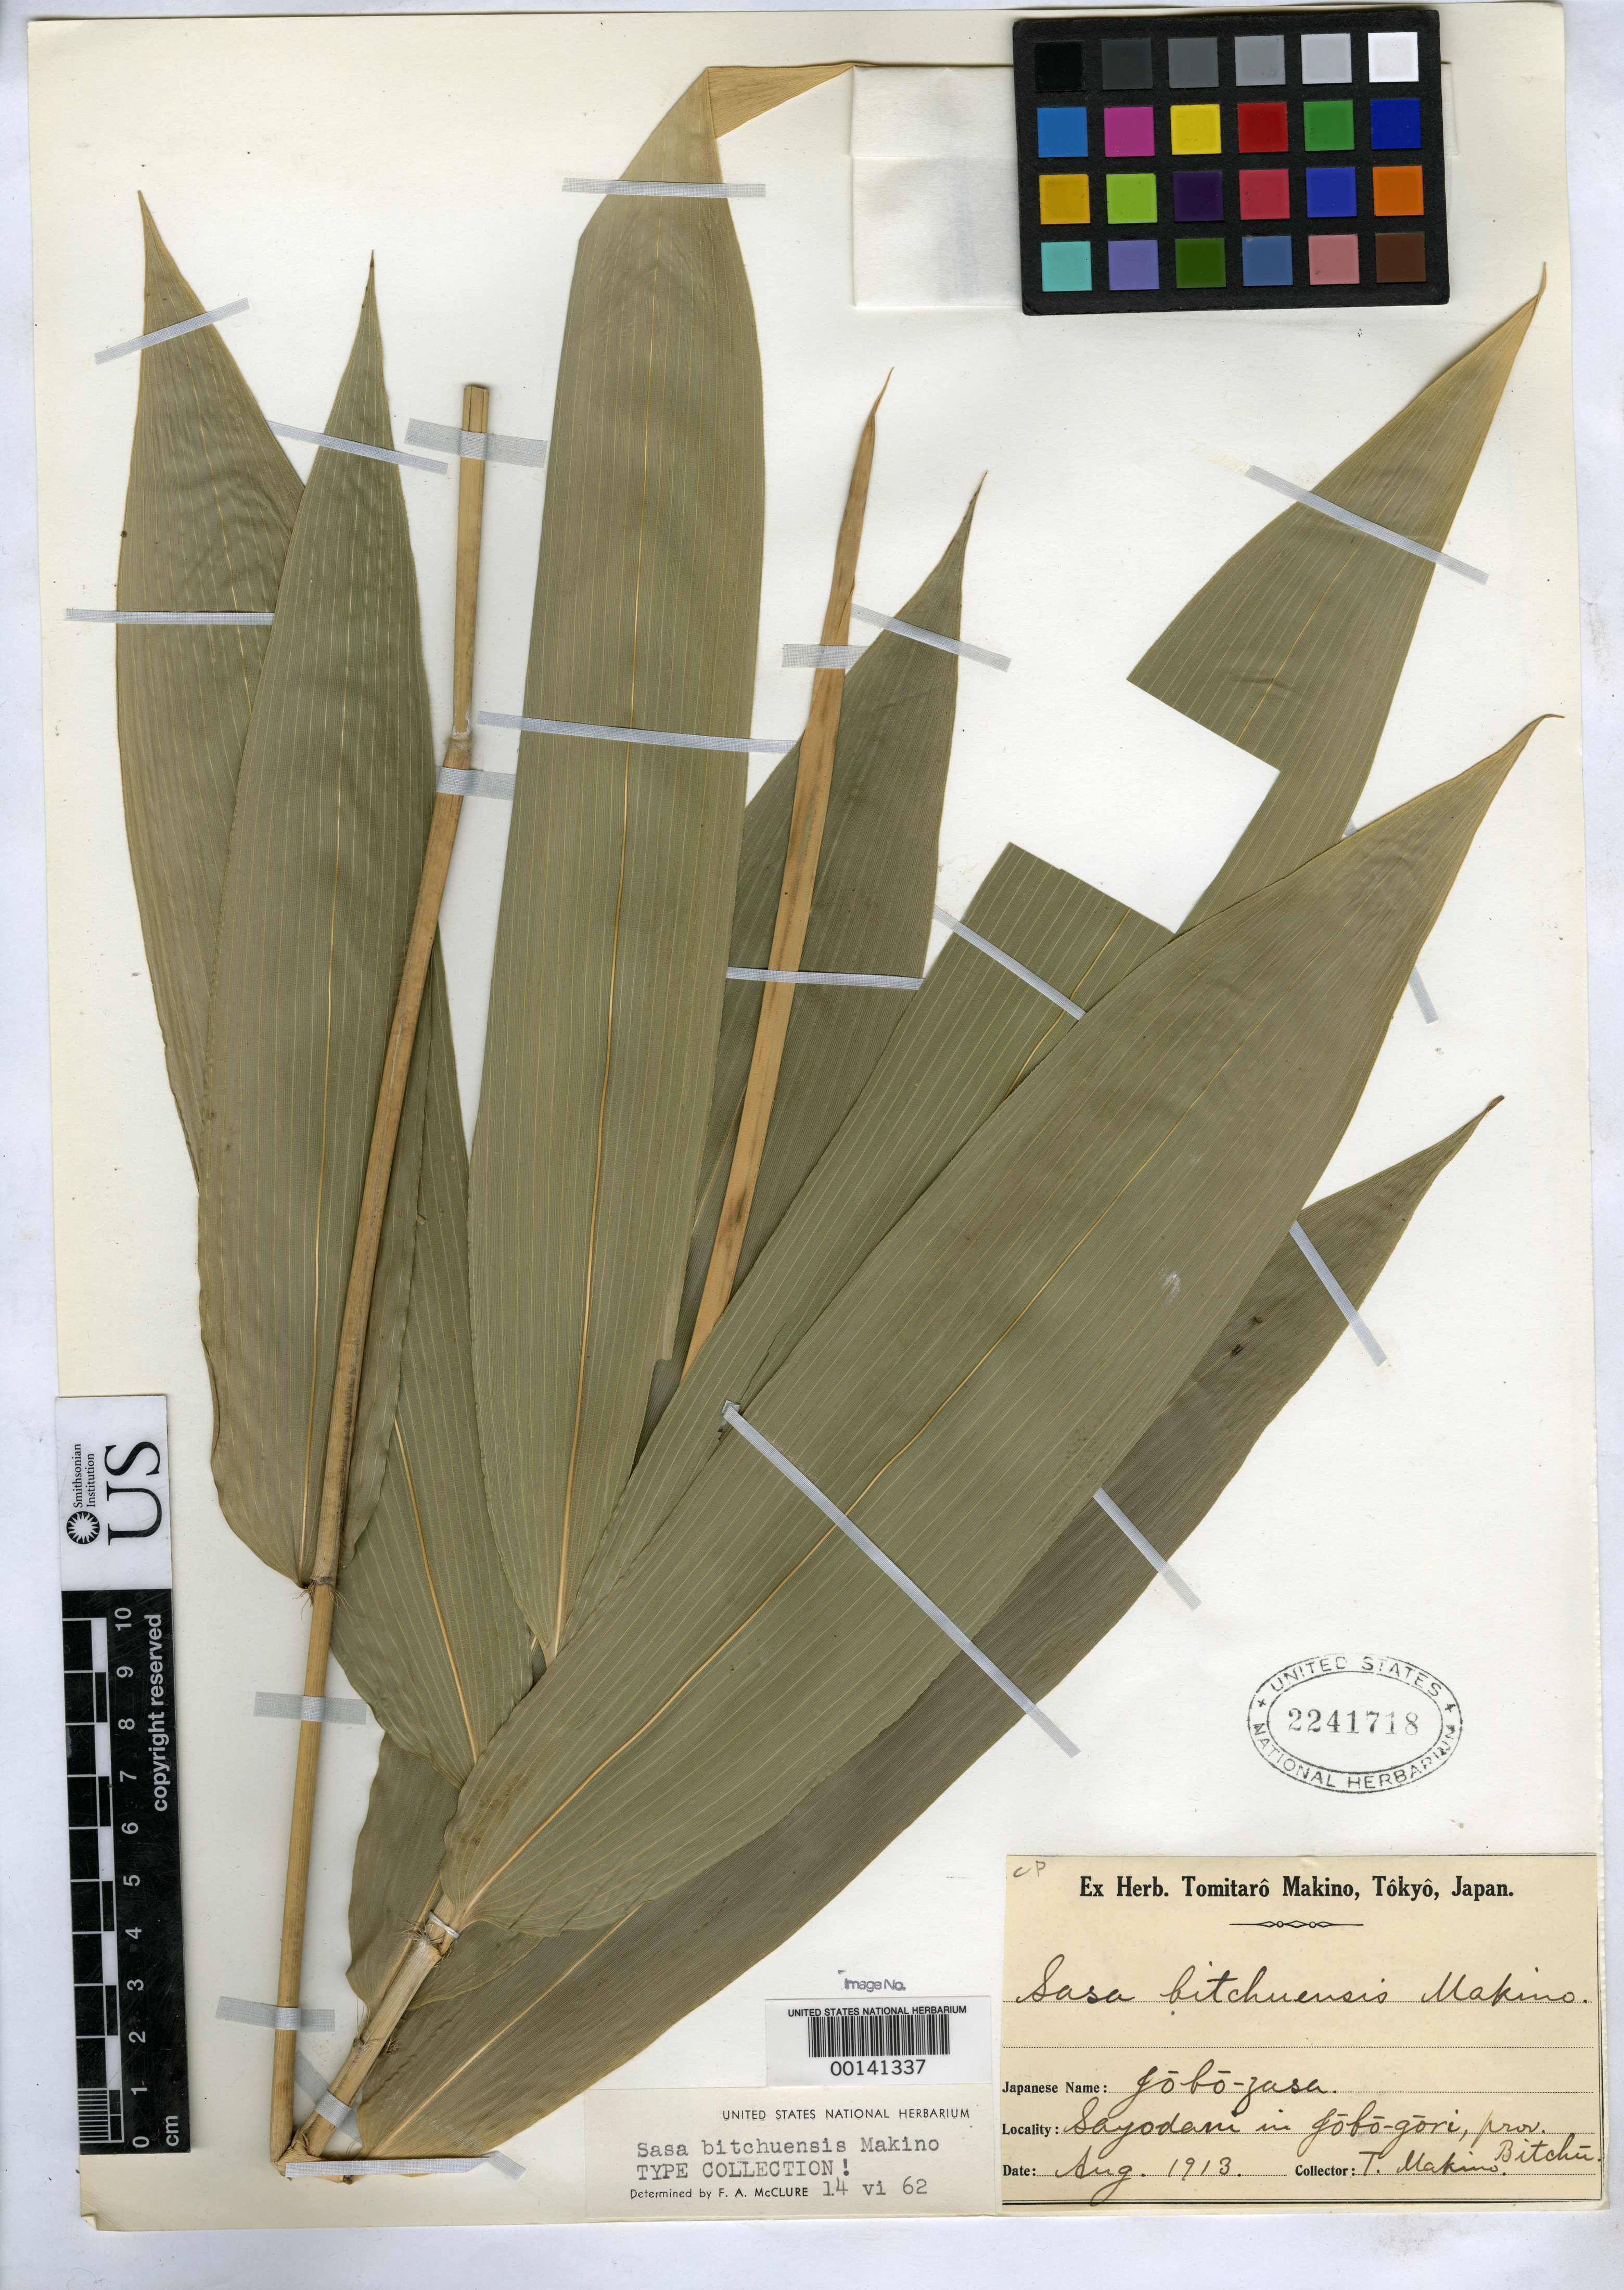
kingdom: Plantae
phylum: Tracheophyta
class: Liliopsida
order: Poales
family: Poaceae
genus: Sasa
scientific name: Sasa bitchuensis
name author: Makino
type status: Type Fragment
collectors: T. Makino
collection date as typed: Aug 1913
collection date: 1913-08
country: Japan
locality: Sayodani in Jobo-gori. Bitchu.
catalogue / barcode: US 2241718